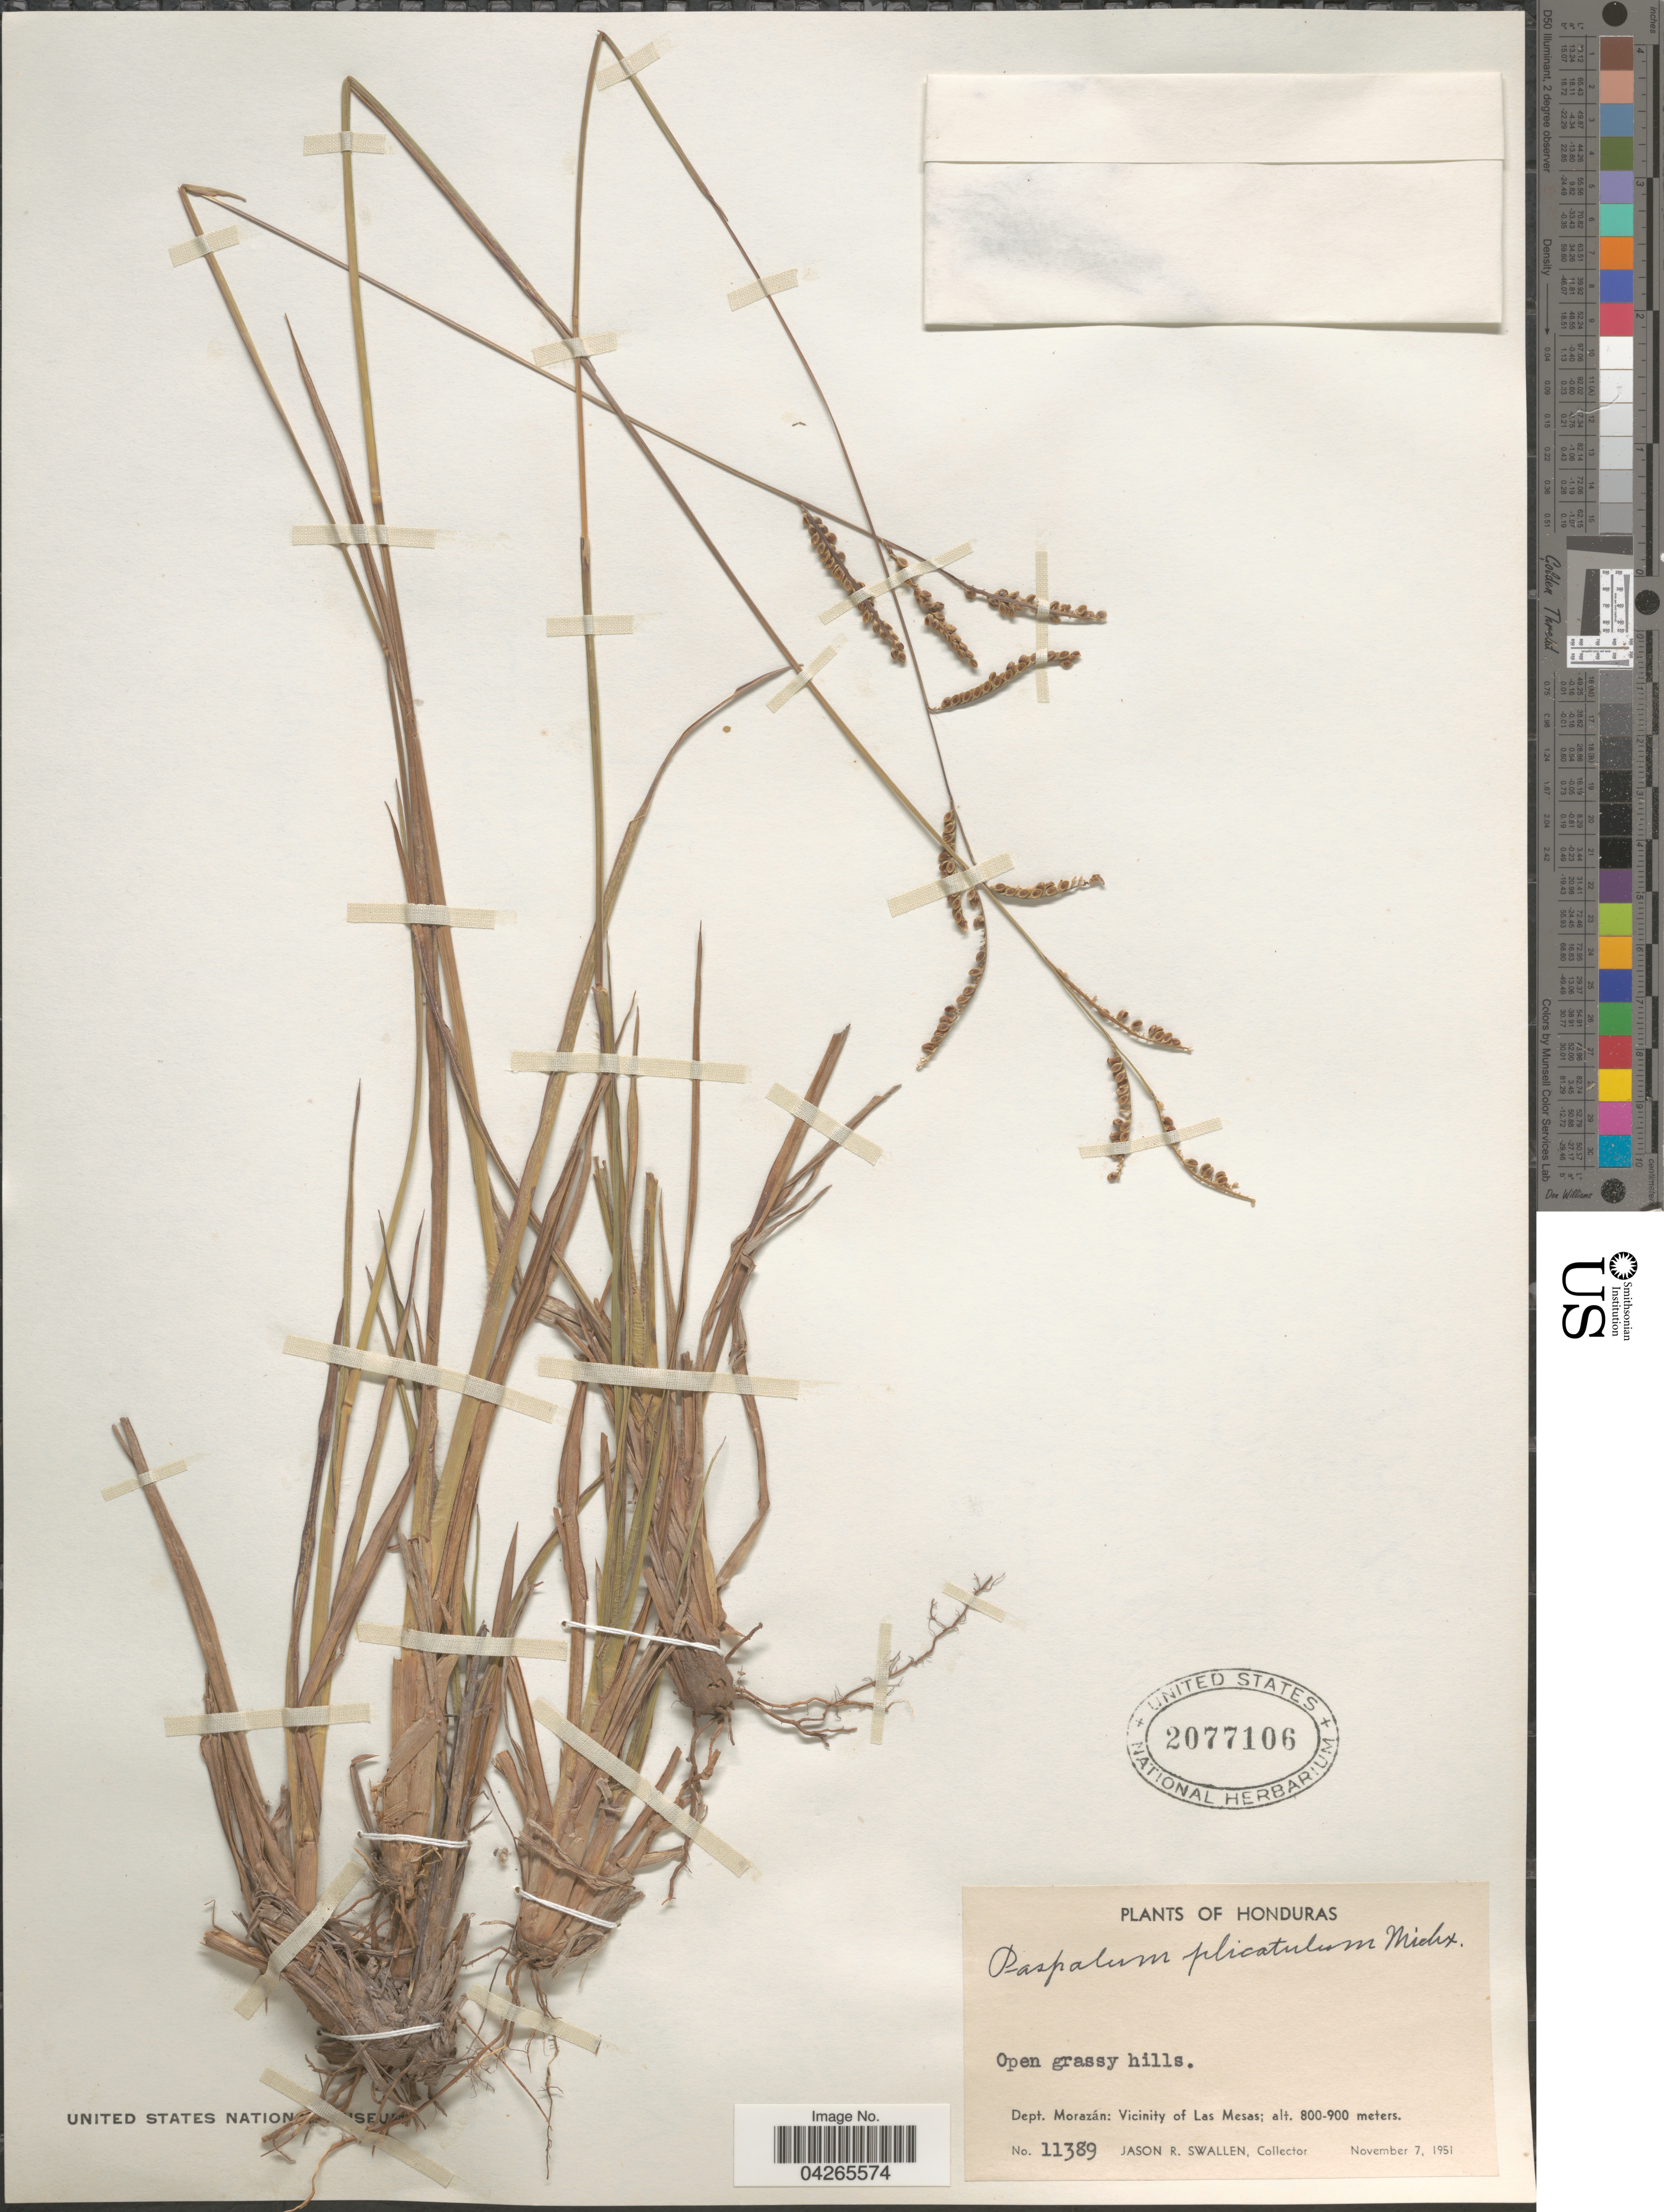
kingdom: Plantae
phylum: Tracheophyta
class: Liliopsida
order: Poales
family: Poaceae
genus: Paspalum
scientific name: Paspalum plicatulum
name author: Michx.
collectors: J. R. Swallen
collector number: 11389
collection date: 1951-11-07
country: Honduras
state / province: Fco. Morazán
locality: Dept. Morazán: Vicinity of Las Mesas.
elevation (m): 800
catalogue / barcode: US 2077106